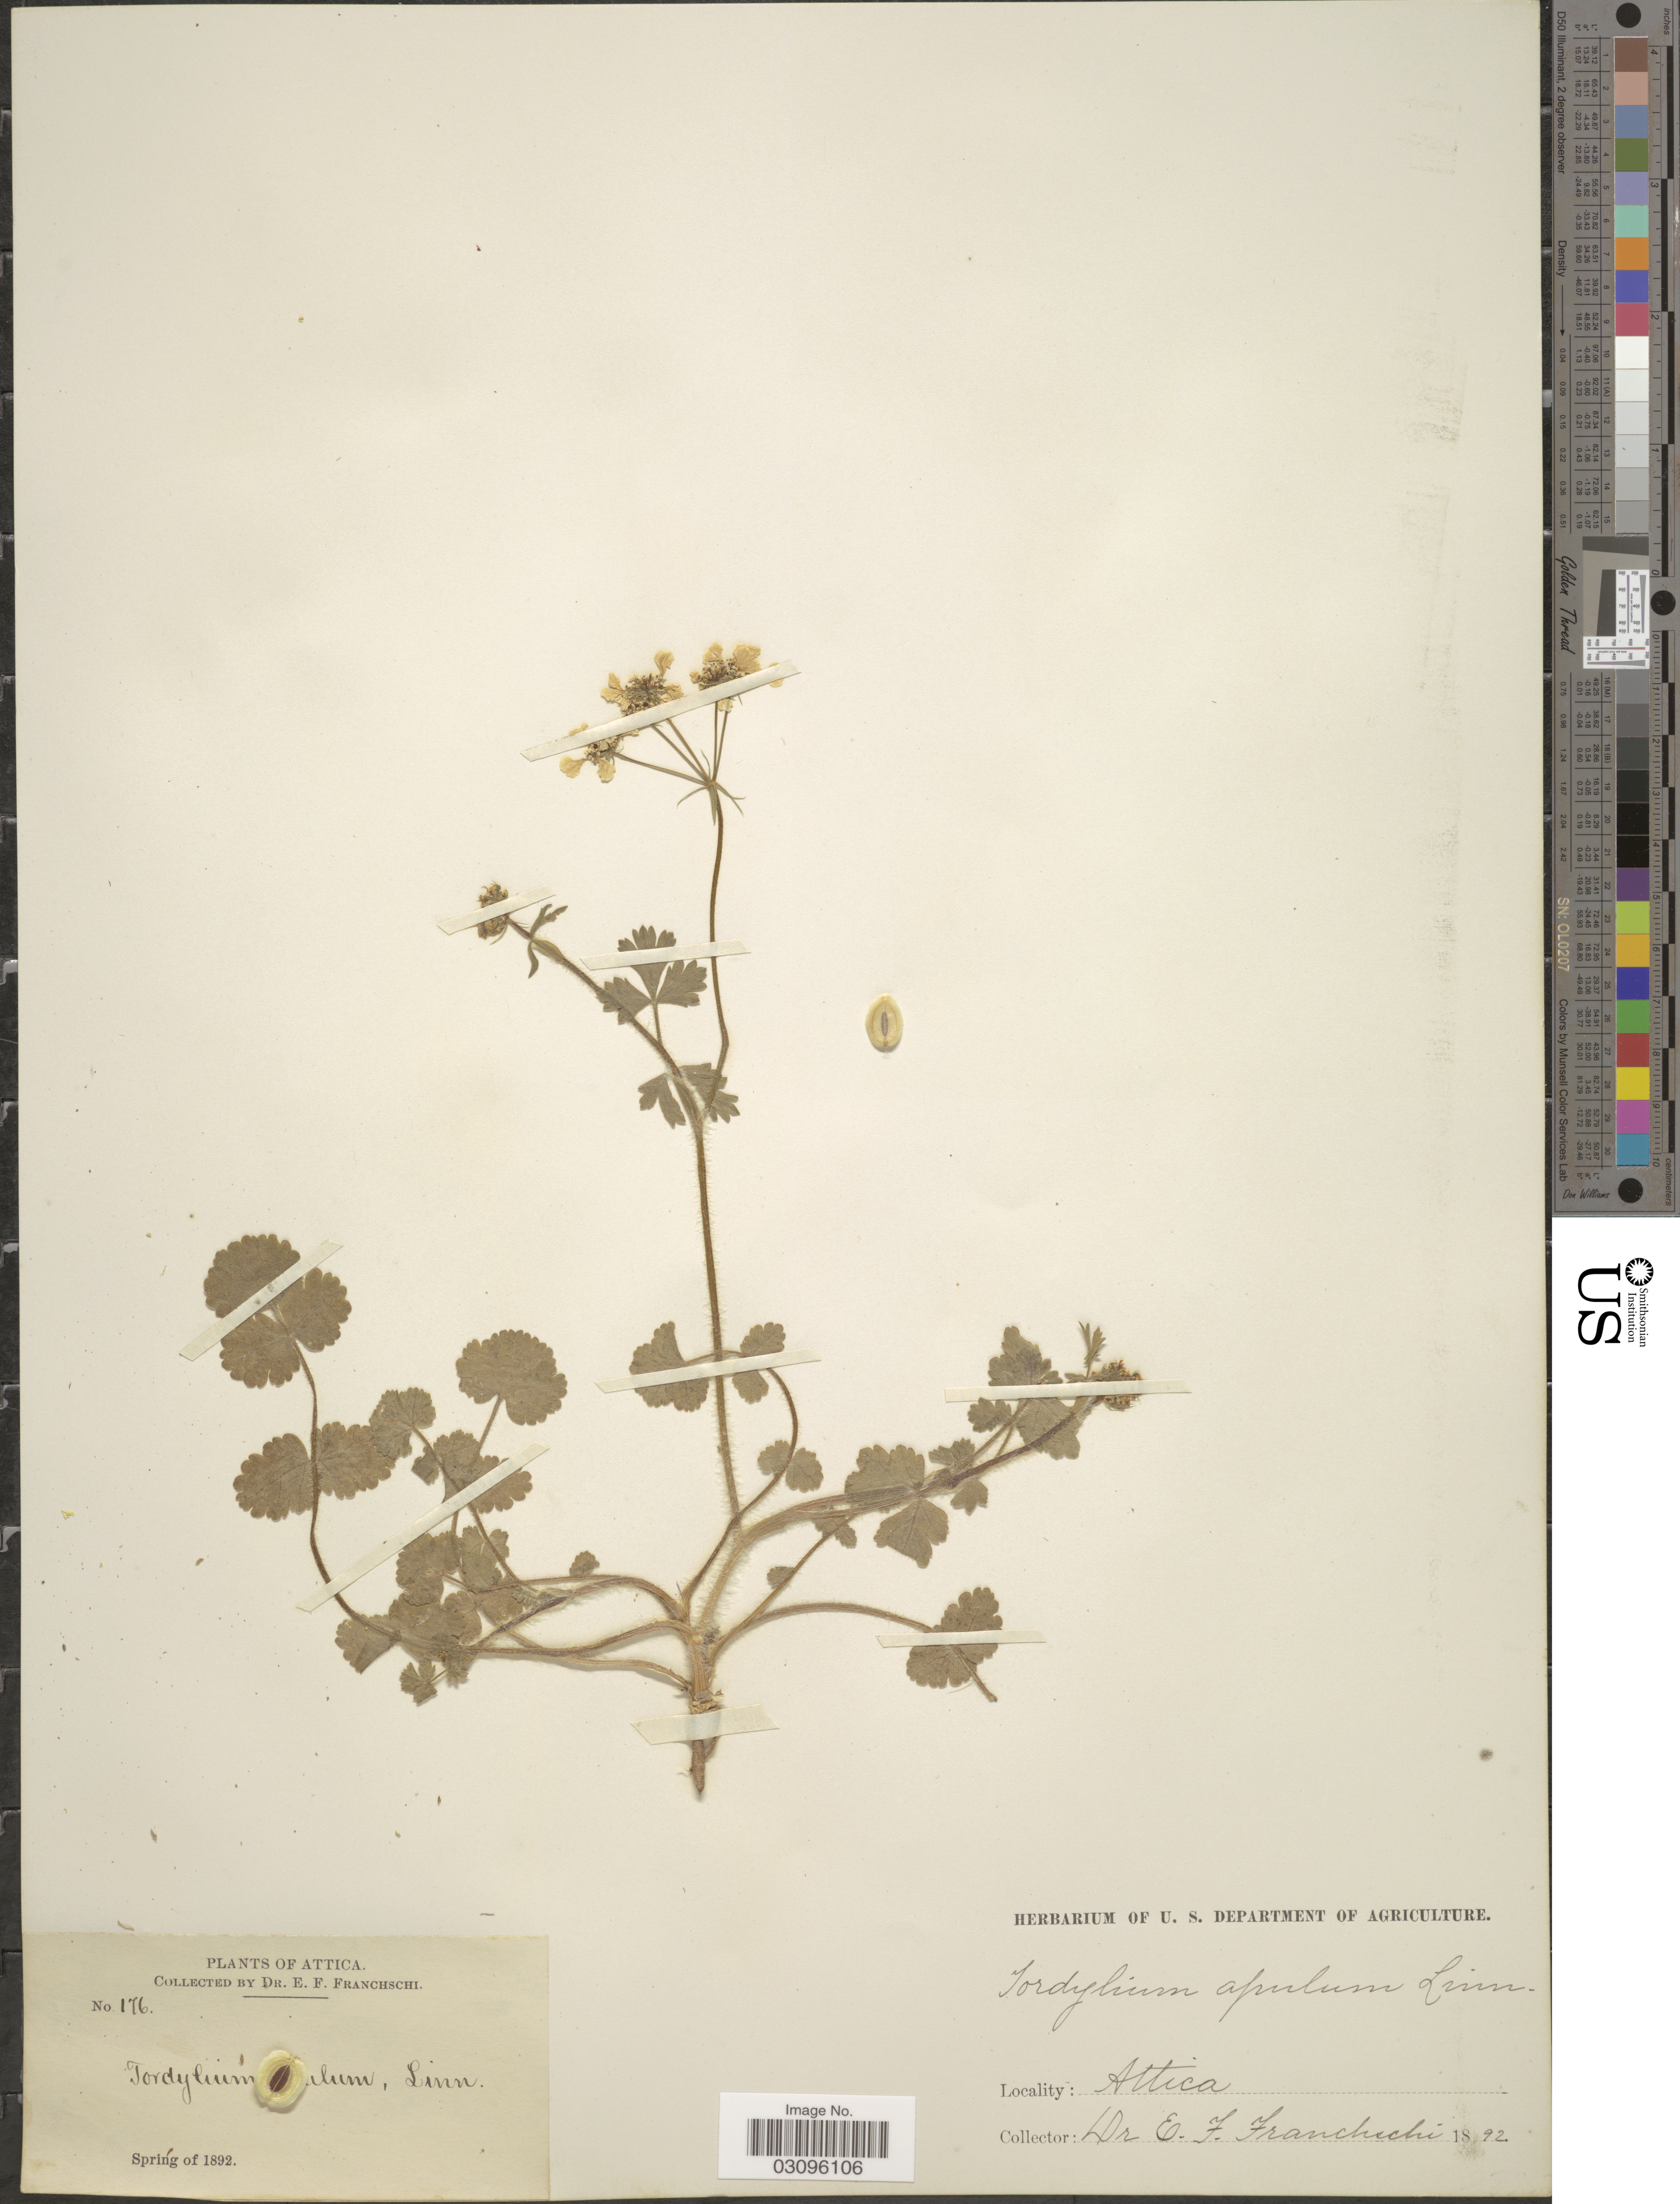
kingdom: Plantae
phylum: Tracheophyta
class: Magnoliopsida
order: Apiales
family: Apiaceae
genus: Tordylium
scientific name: Tordylium apulum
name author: L.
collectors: E. Franchschi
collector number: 176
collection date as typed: Spring of 1892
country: Greece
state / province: Attica